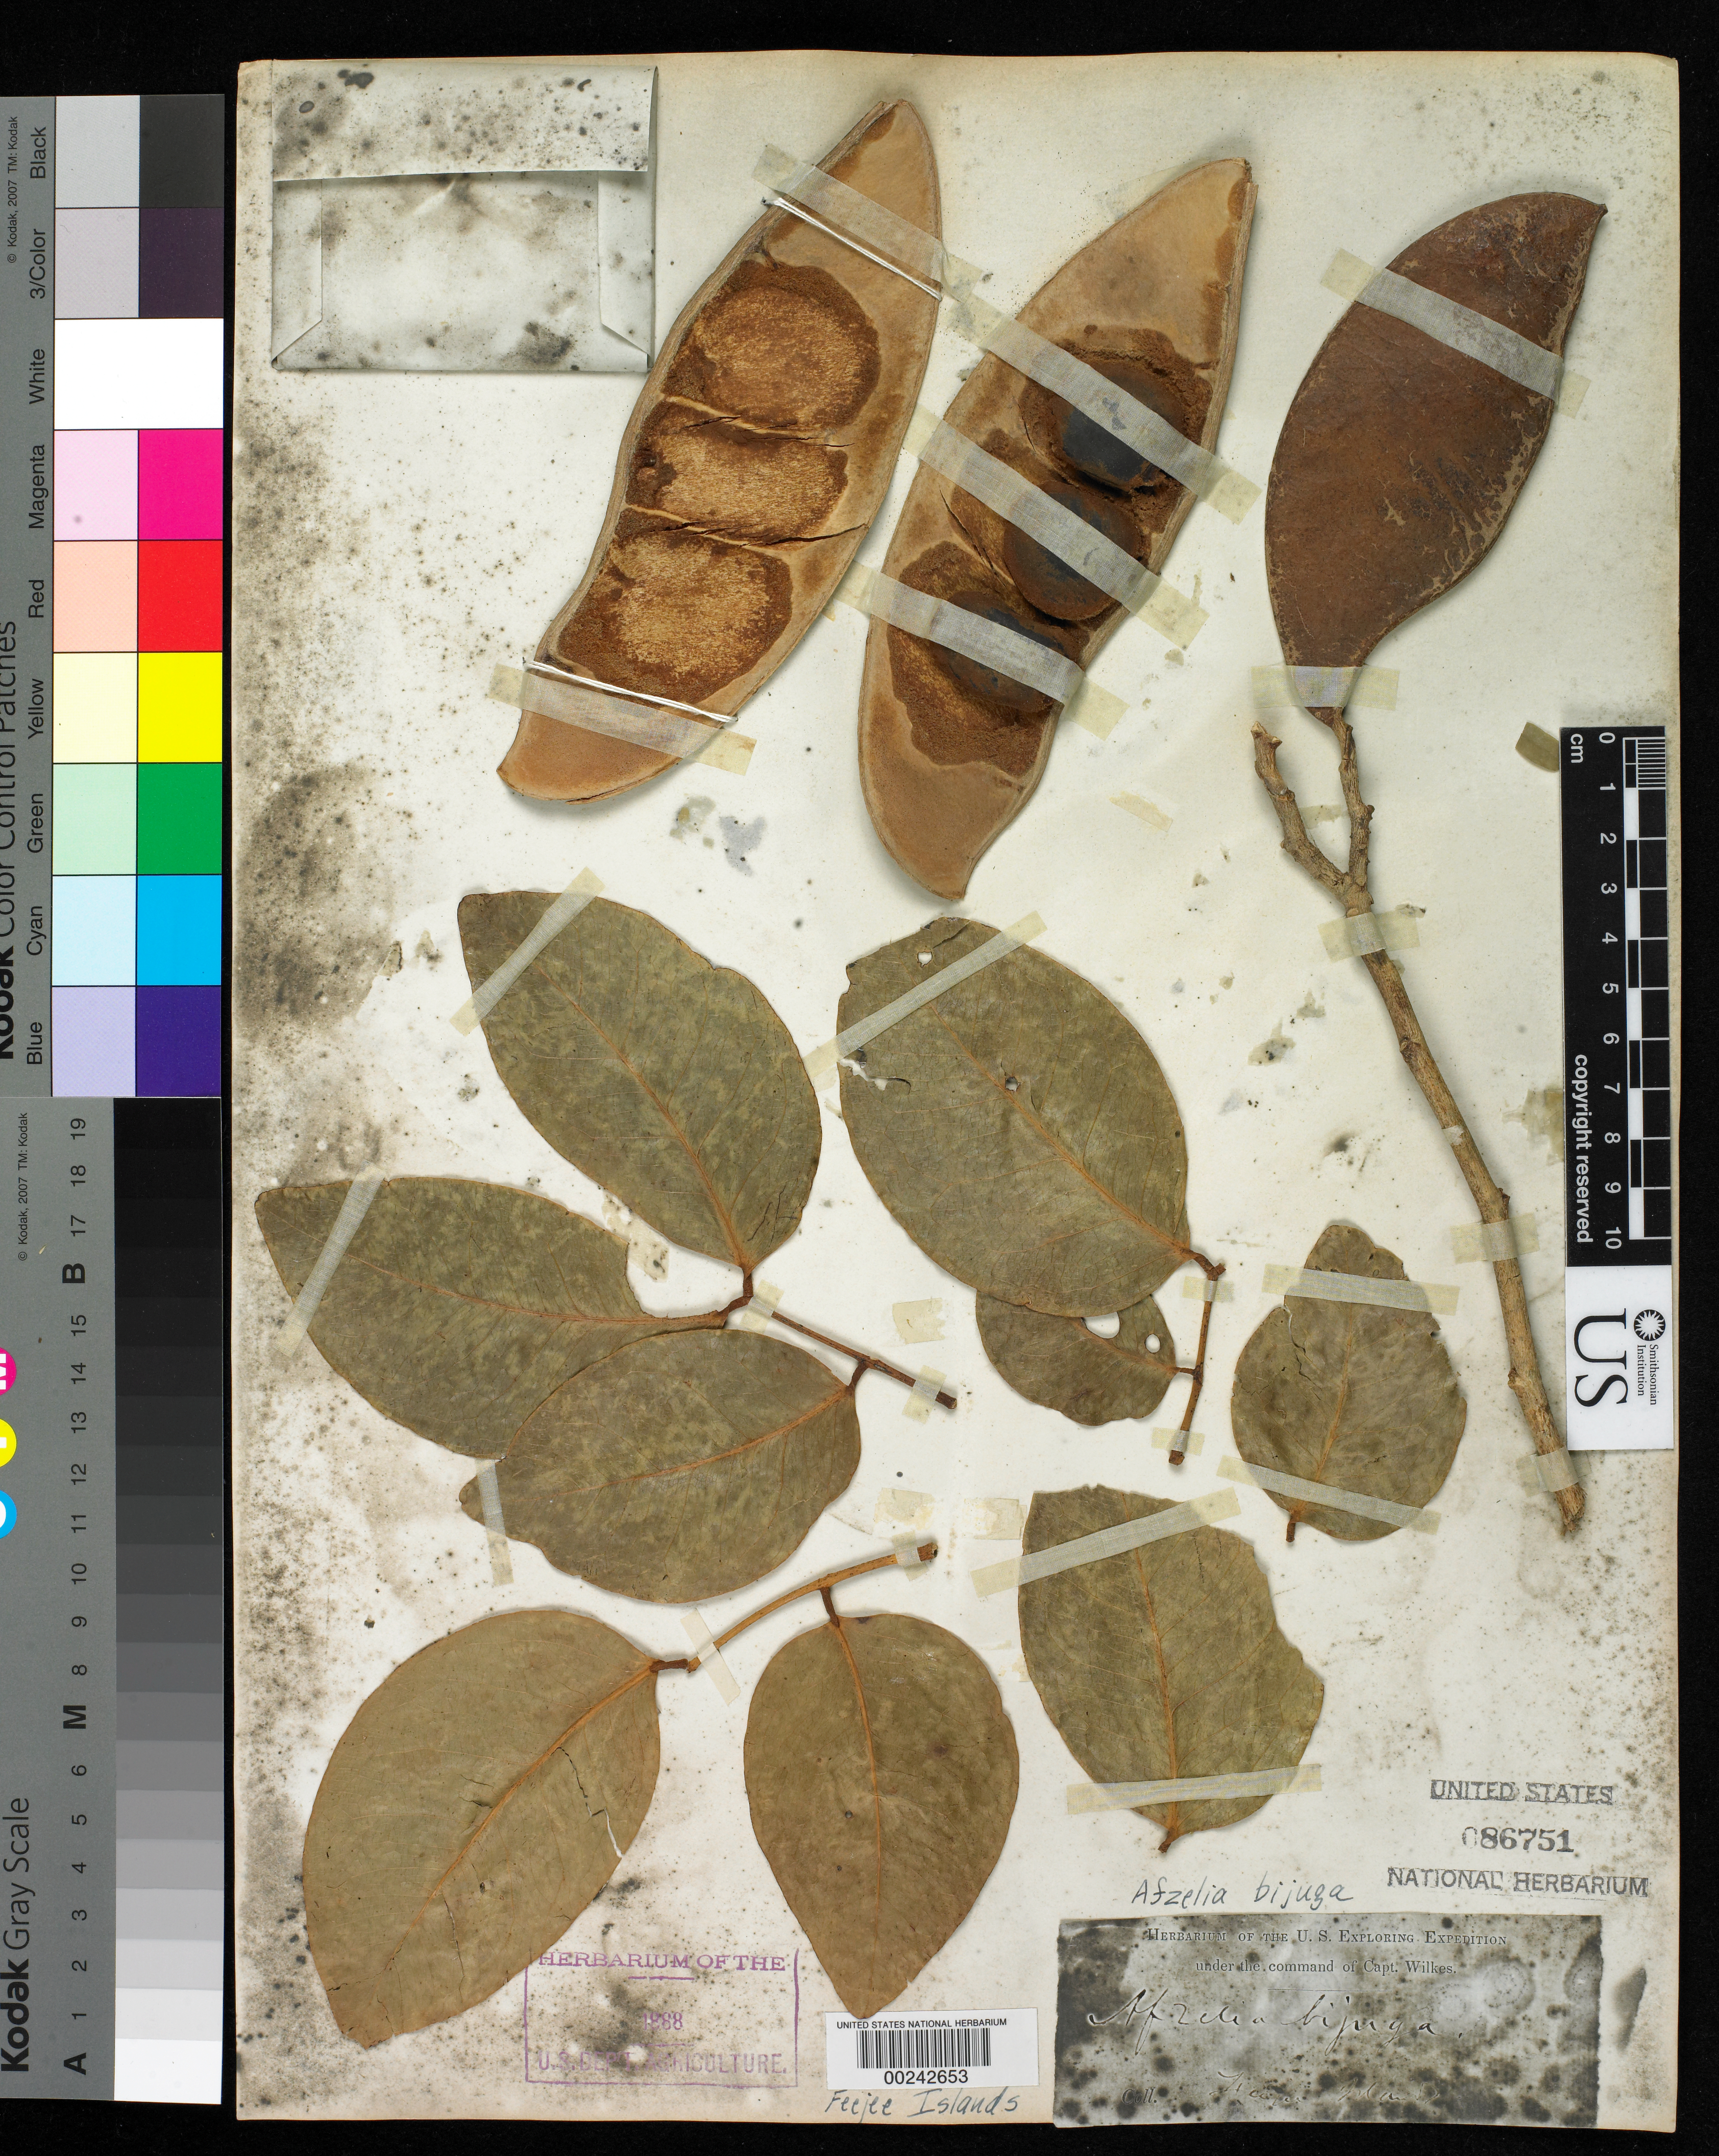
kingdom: Plantae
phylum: Tracheophyta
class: Magnoliopsida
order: Fabales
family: Fabaceae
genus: Intsia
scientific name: Intsia bijuga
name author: (Colebr.) Kuntze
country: Fiji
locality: Hupe i. or zufu i. (?)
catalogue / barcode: US 86751